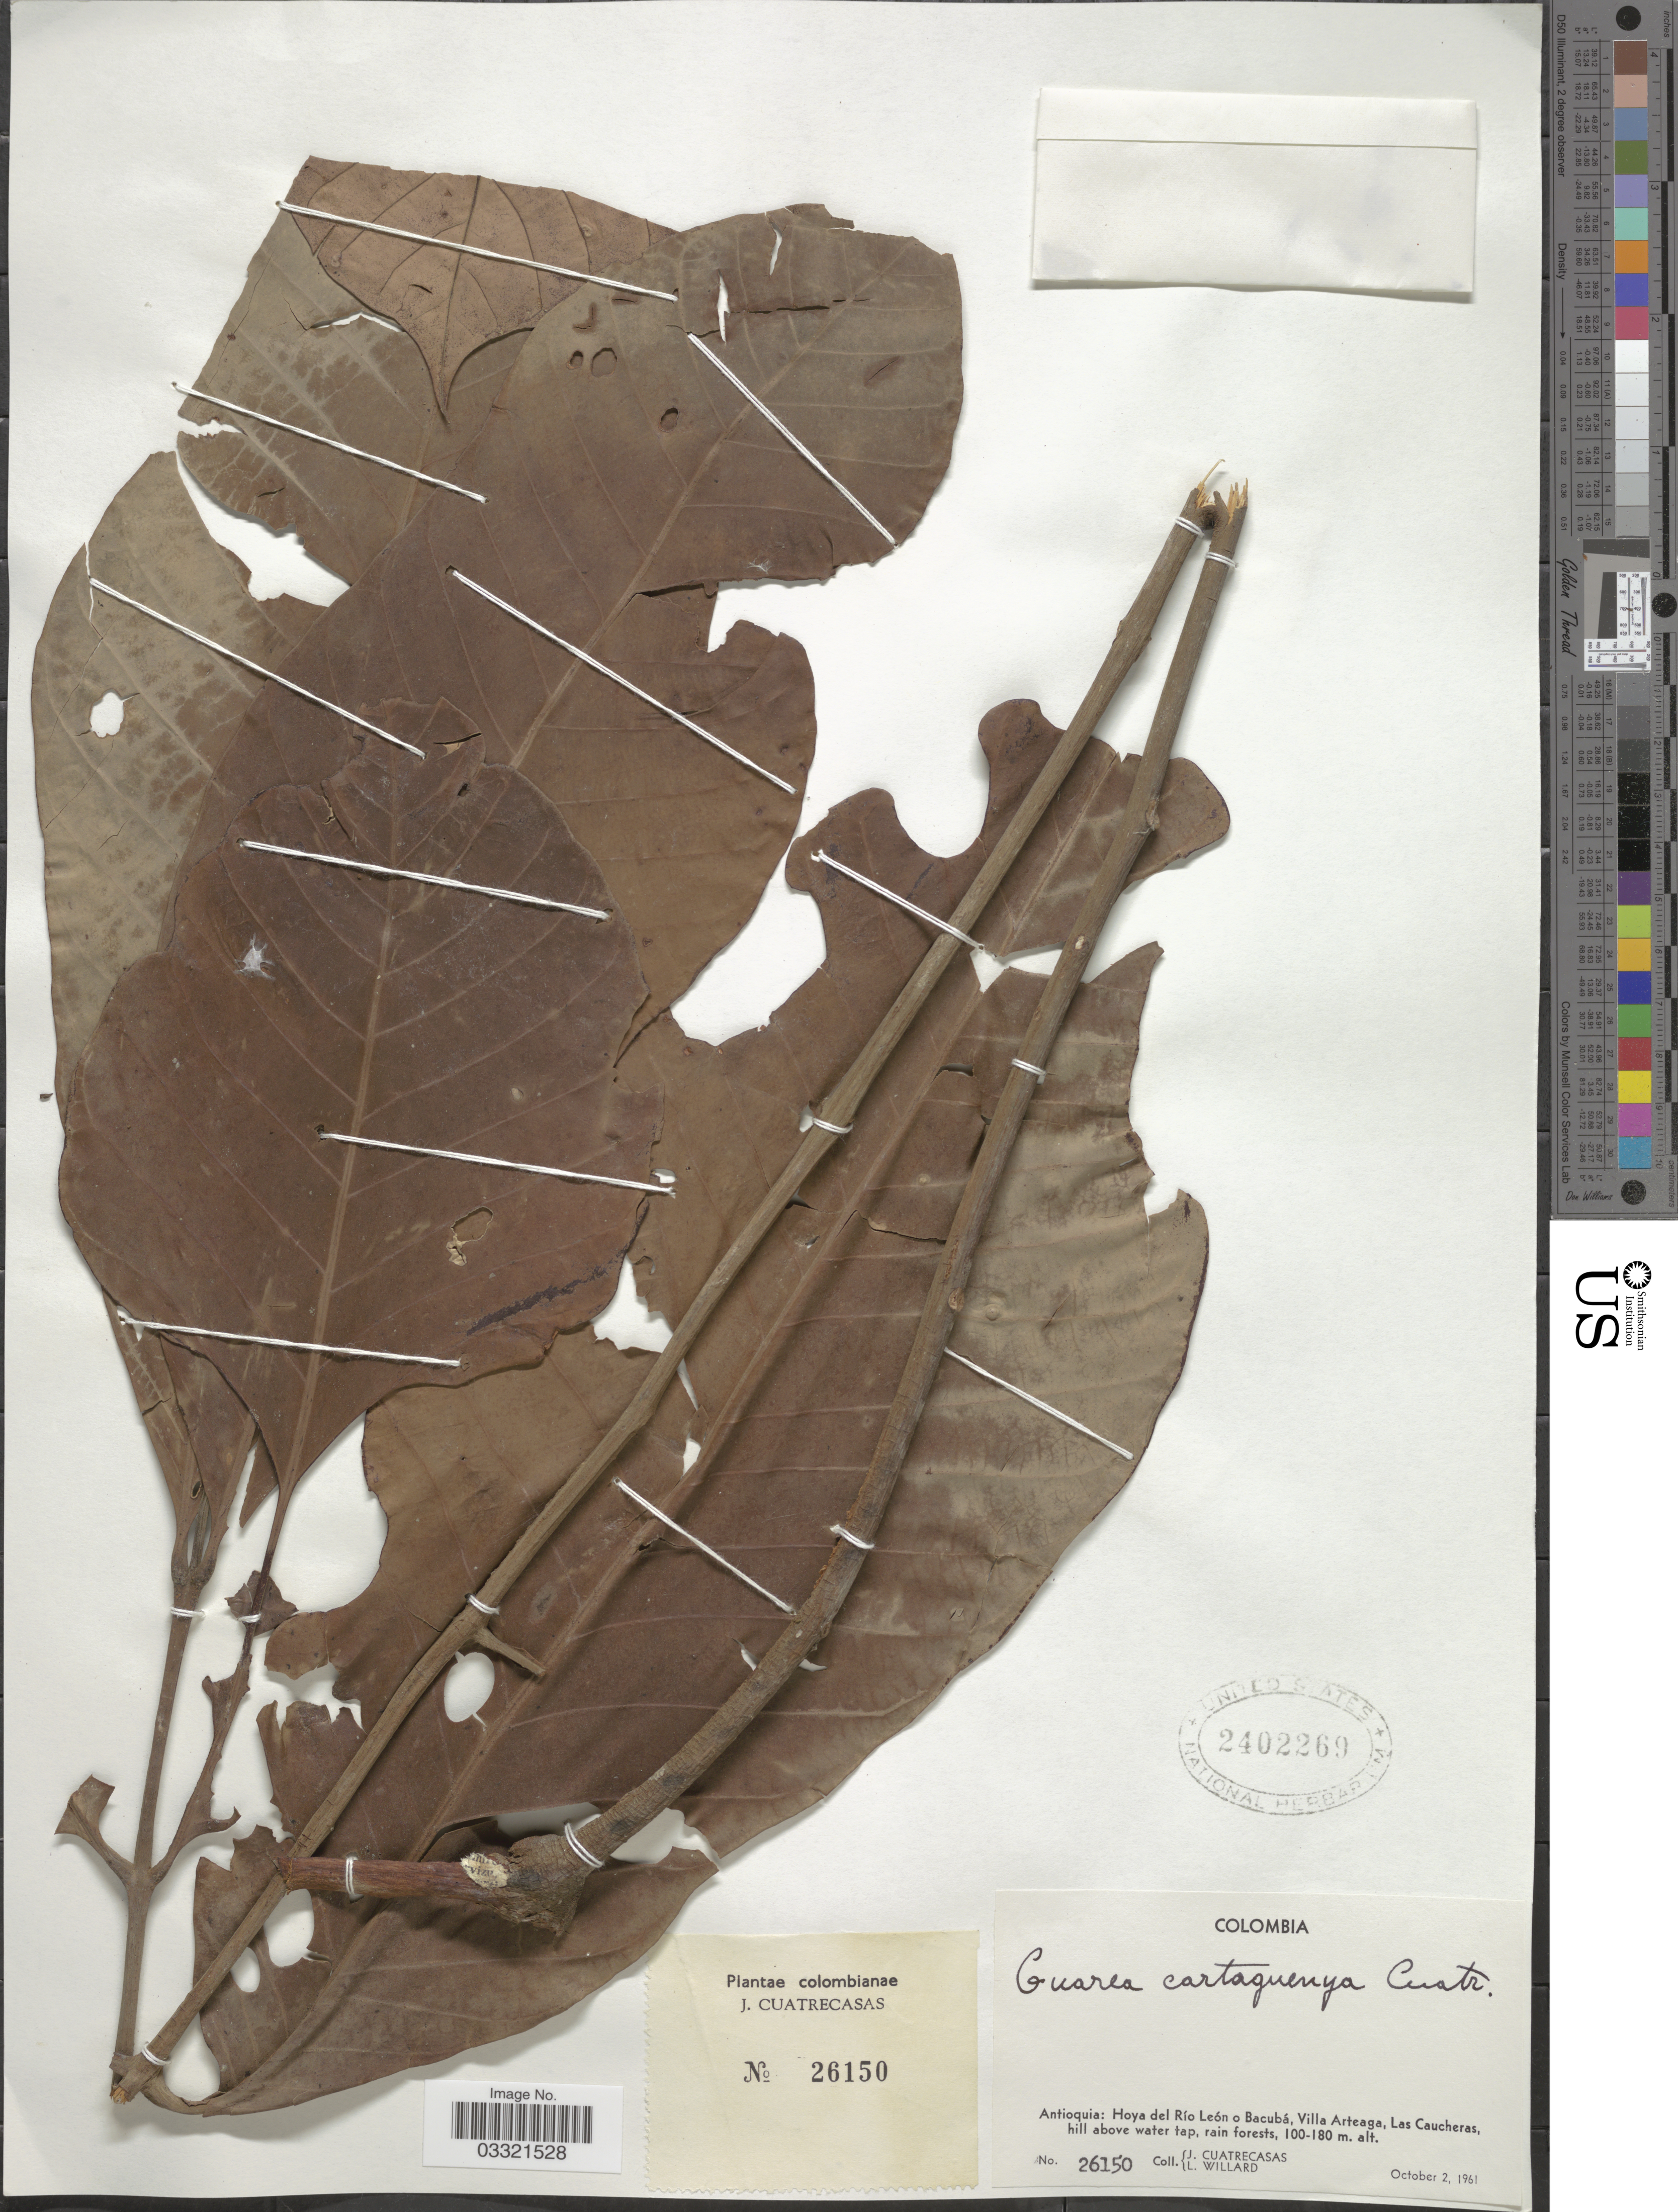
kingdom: Plantae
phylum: Tracheophyta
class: Magnoliopsida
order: Sapindales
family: Meliaceae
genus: Guarea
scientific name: Guarea cartaguenya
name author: Cuatrec.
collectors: J. Cuatrecasas & L. Willard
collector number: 26150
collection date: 1961-10-02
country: Colombia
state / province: Antioquia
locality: Hoya del Río León o Bacubá, Villa Arteaga, Las Caucheras, hill above water tap, rain forests.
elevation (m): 100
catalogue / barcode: US 2402269